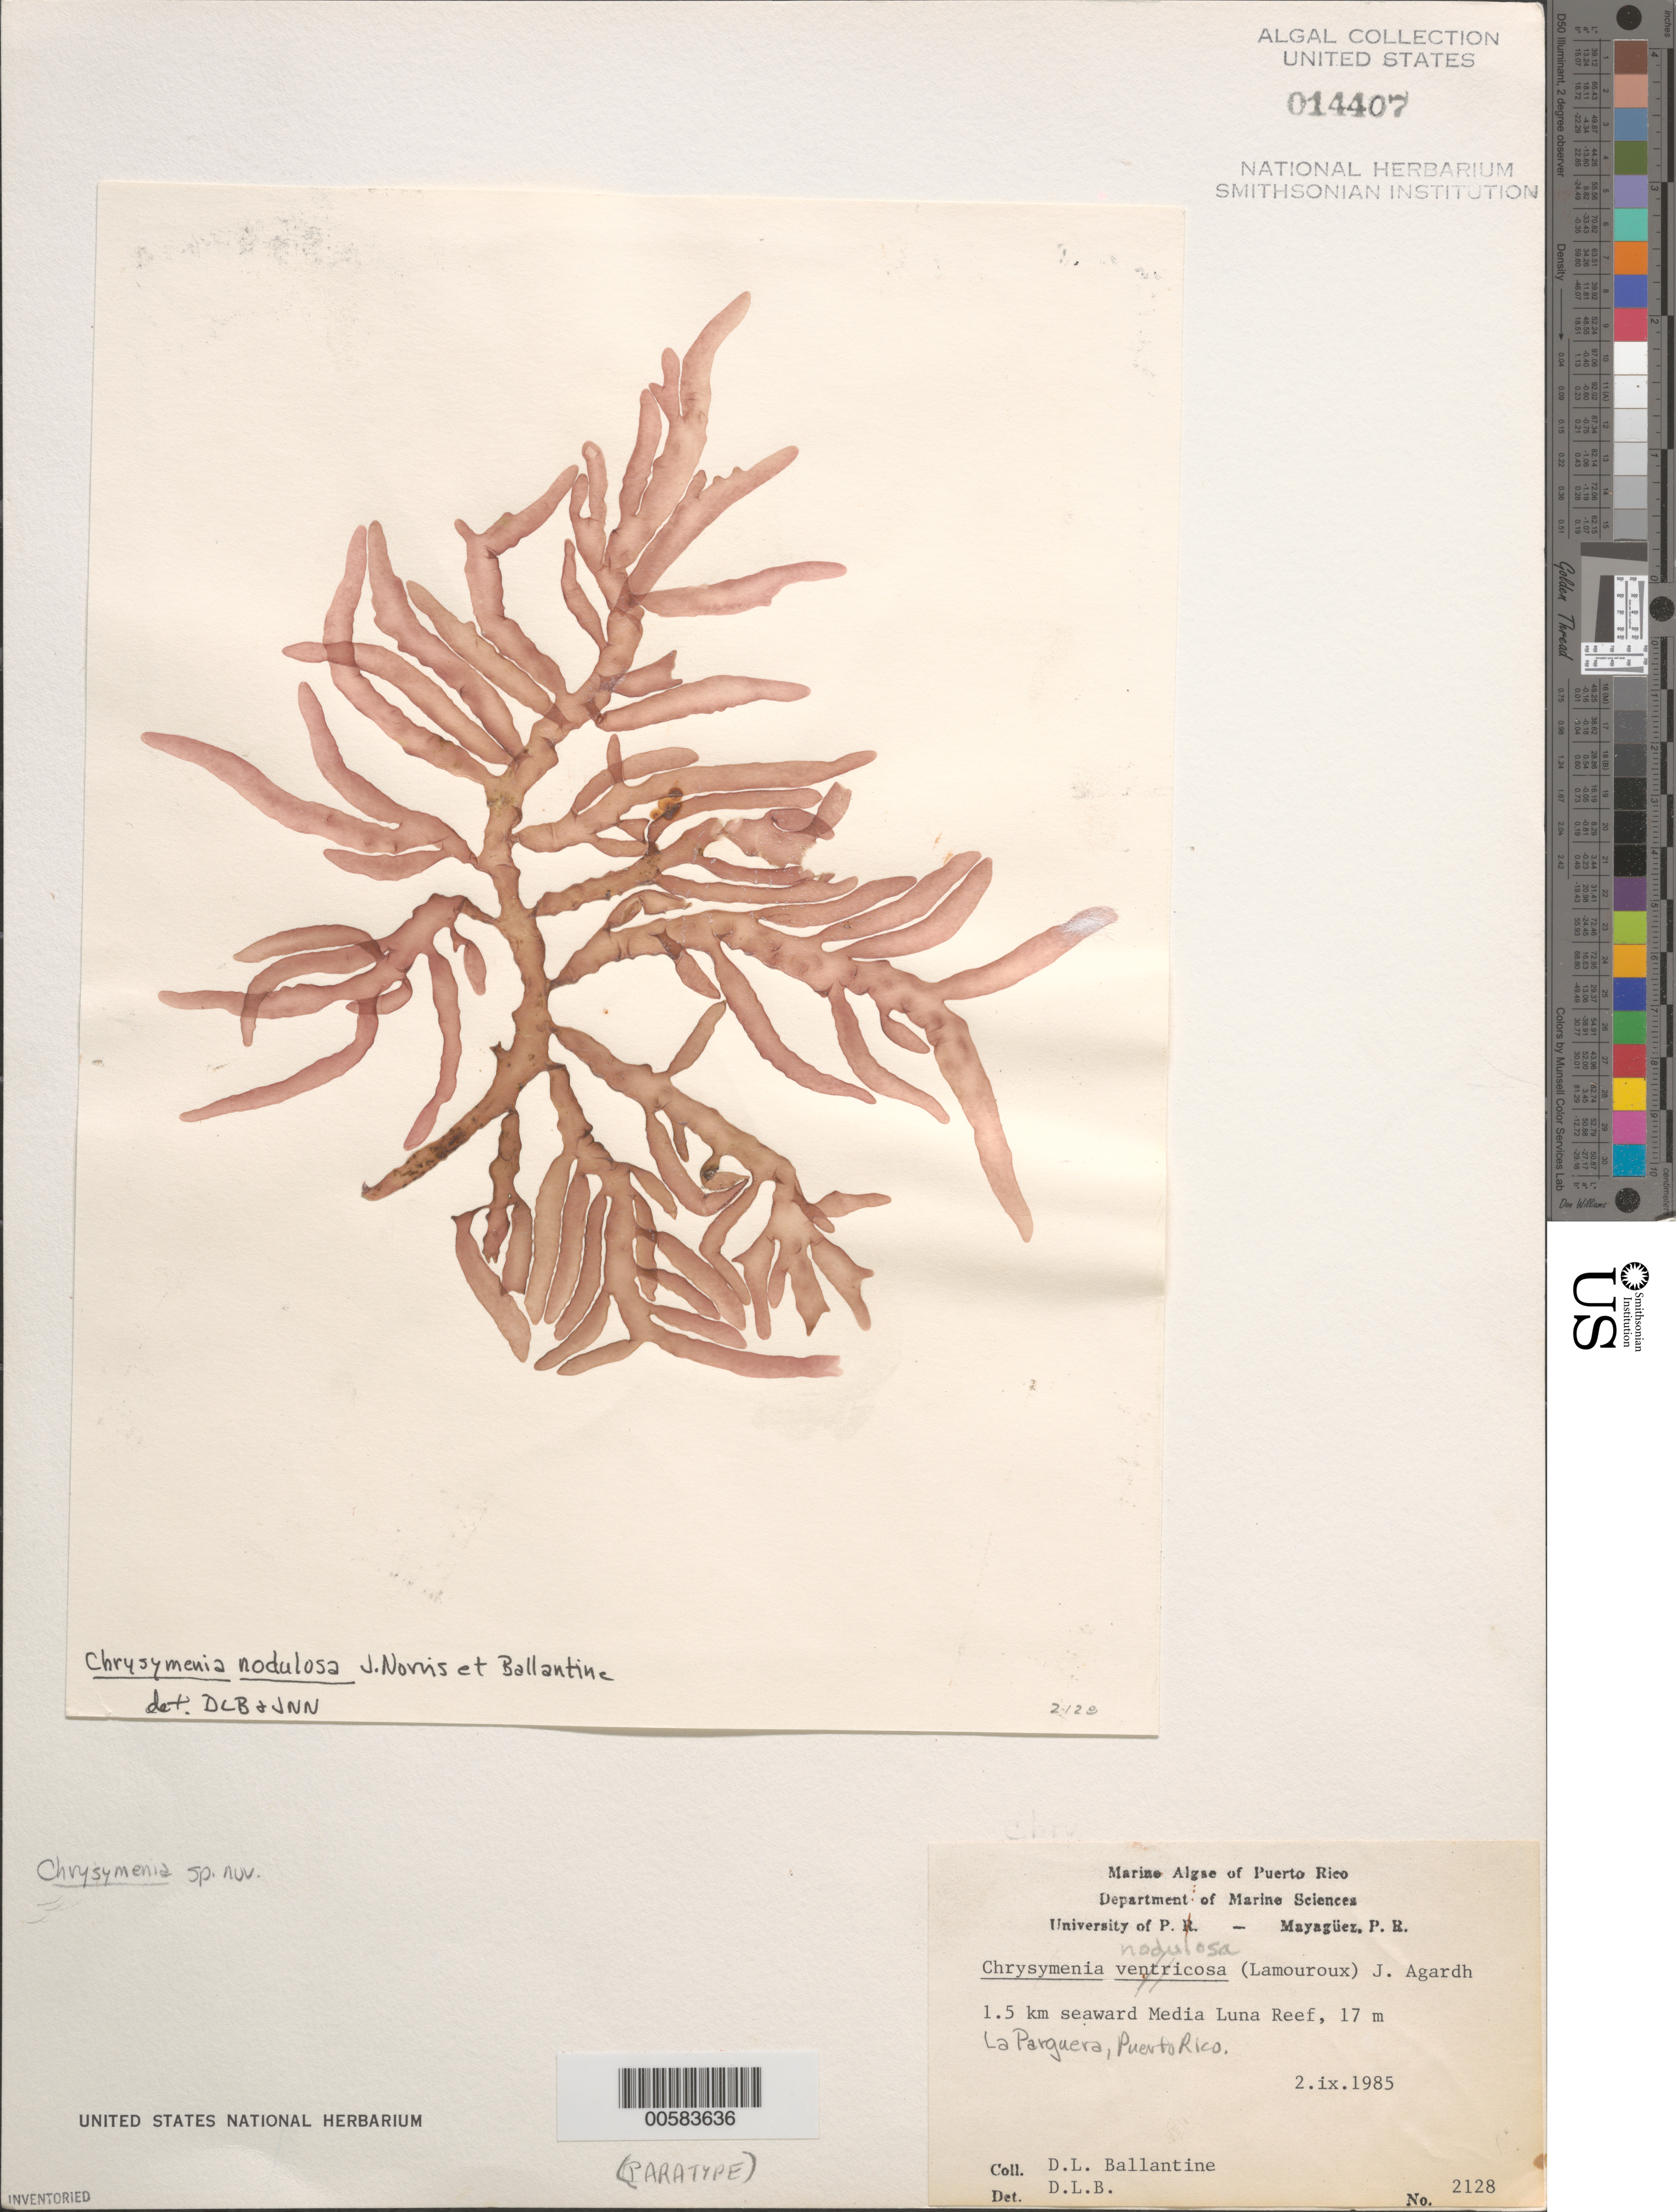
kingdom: Plantae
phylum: Rhodophyta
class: Florideophyceae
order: Rhodymeniales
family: Rhodymeniaceae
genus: Chrysymenia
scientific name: Chrysymenia nodulosa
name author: J.N. Norris & D.L. Ballant.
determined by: Ballantine, D. L.; Norris, J. N.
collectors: D.L. Ballantine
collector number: DLB 2128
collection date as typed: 02 Sep 1985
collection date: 1985-09-02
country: Puerto Rico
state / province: Lajas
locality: Media Luna Reef, La Parguera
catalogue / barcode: US 14407